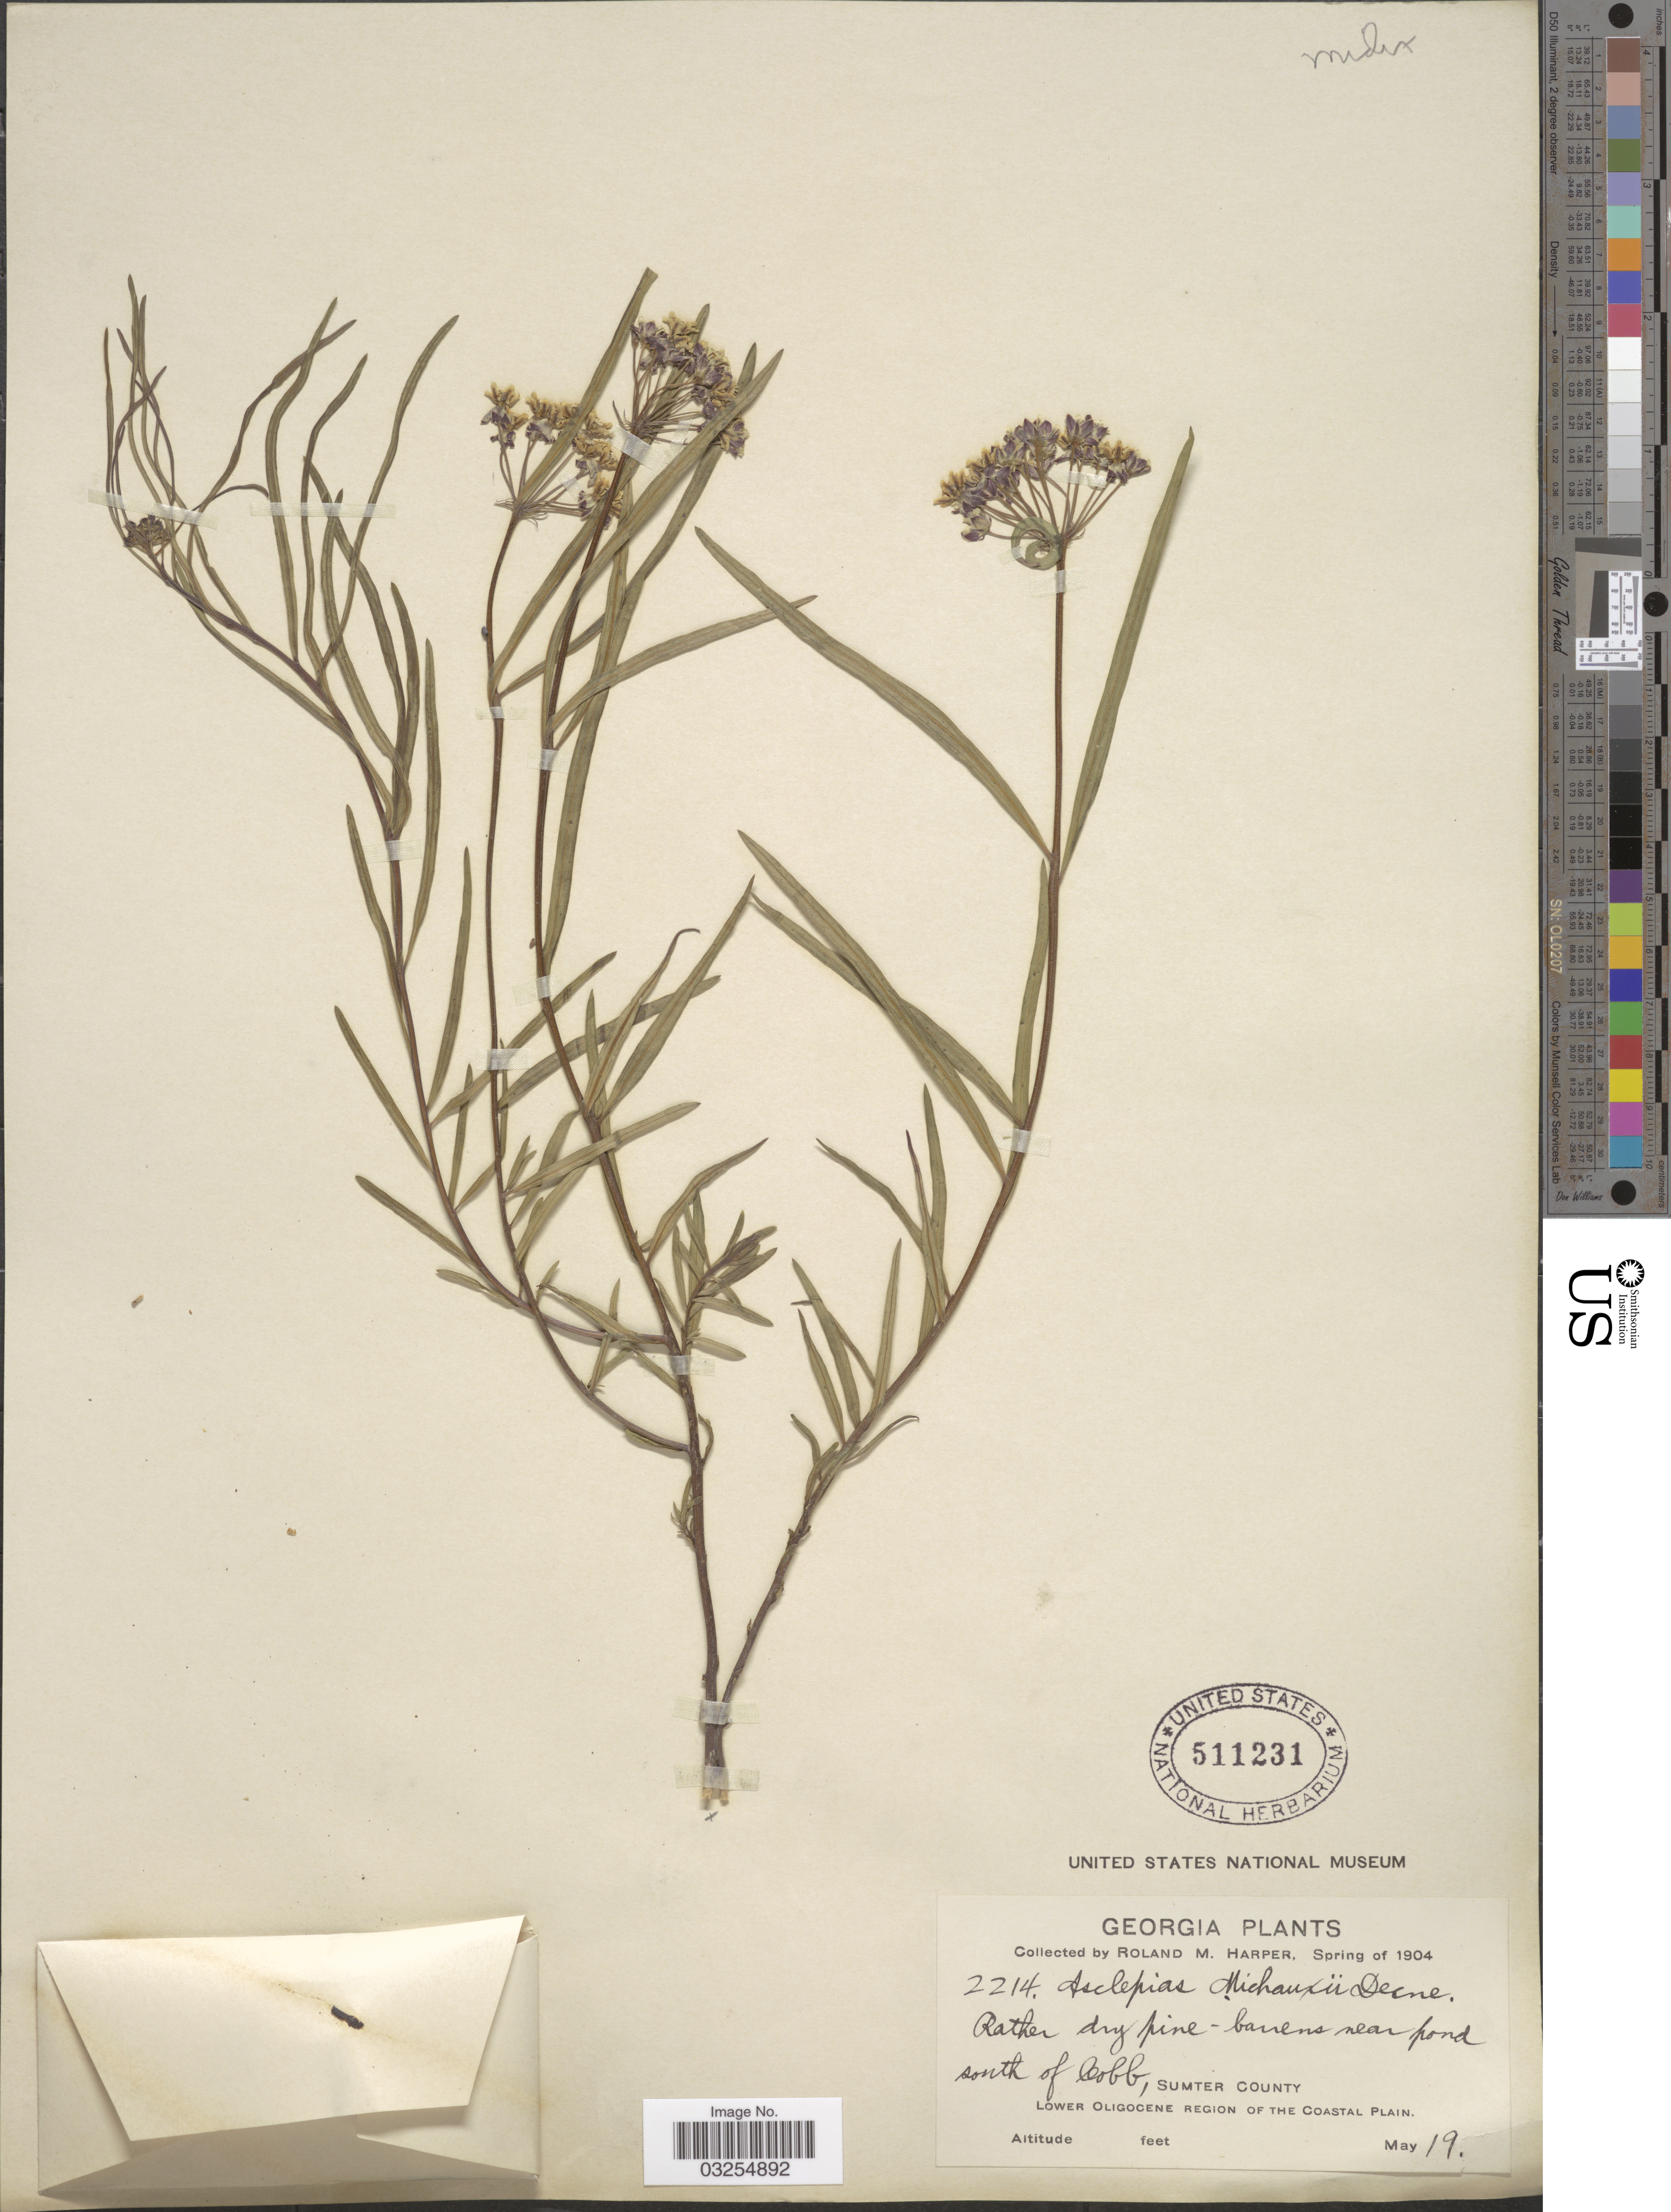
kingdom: Plantae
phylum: Tracheophyta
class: Magnoliopsida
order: Gentianales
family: Apocynaceae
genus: Asclepias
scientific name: Asclepias michauxii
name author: Decne.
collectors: R. M. Harper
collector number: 2214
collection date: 1904-05-19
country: United States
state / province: Georgia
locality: Barrens near pond, south of Cobb, Sumter County. Lower Oligocene region of the Coastal Plain.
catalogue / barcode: US 511231